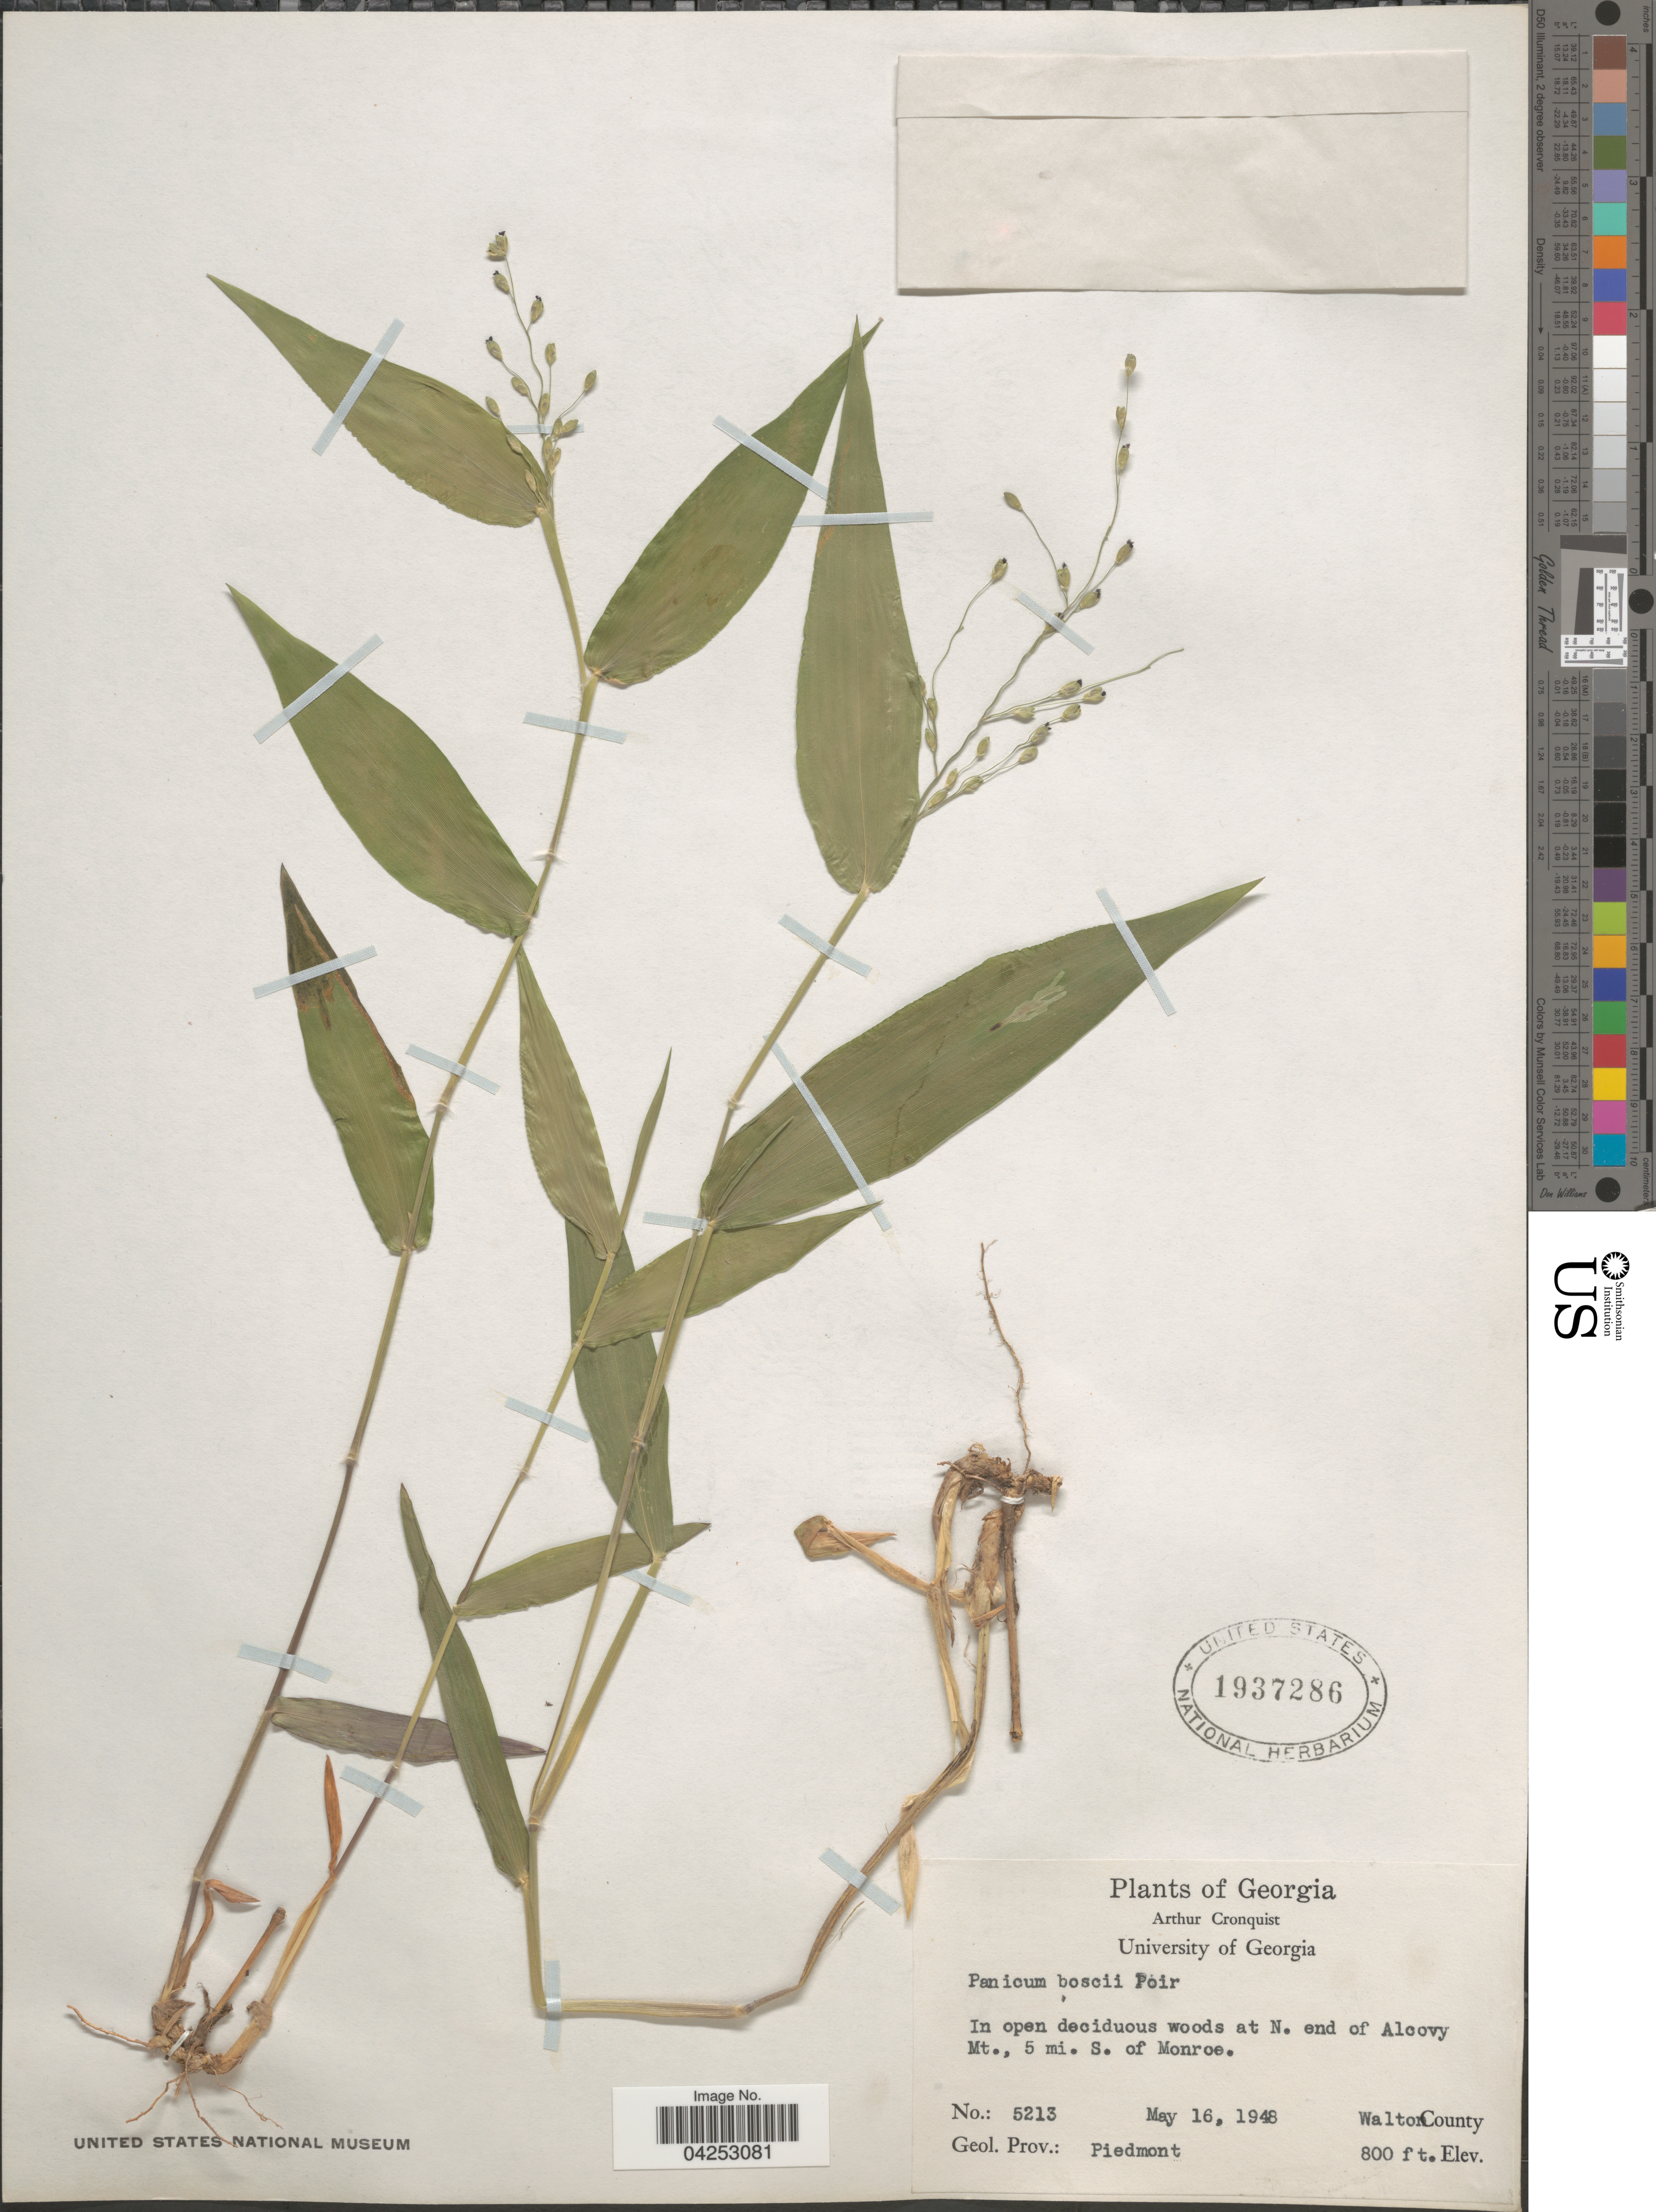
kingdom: Plantae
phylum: Tracheophyta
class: Liliopsida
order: Poales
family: Poaceae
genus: Dichanthelium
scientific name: Dichanthelium boscii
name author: (Poir.) Gould & C.A. Clark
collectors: A. J. Cronquist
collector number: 5213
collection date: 1948-05-16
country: United States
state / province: Georgia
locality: In open deciduous woods at N. end of Alcovy Mt., 5 mi. S. of Monroe. Walton County. Geol. Prov.: Piedmont.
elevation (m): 244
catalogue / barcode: US 1937286